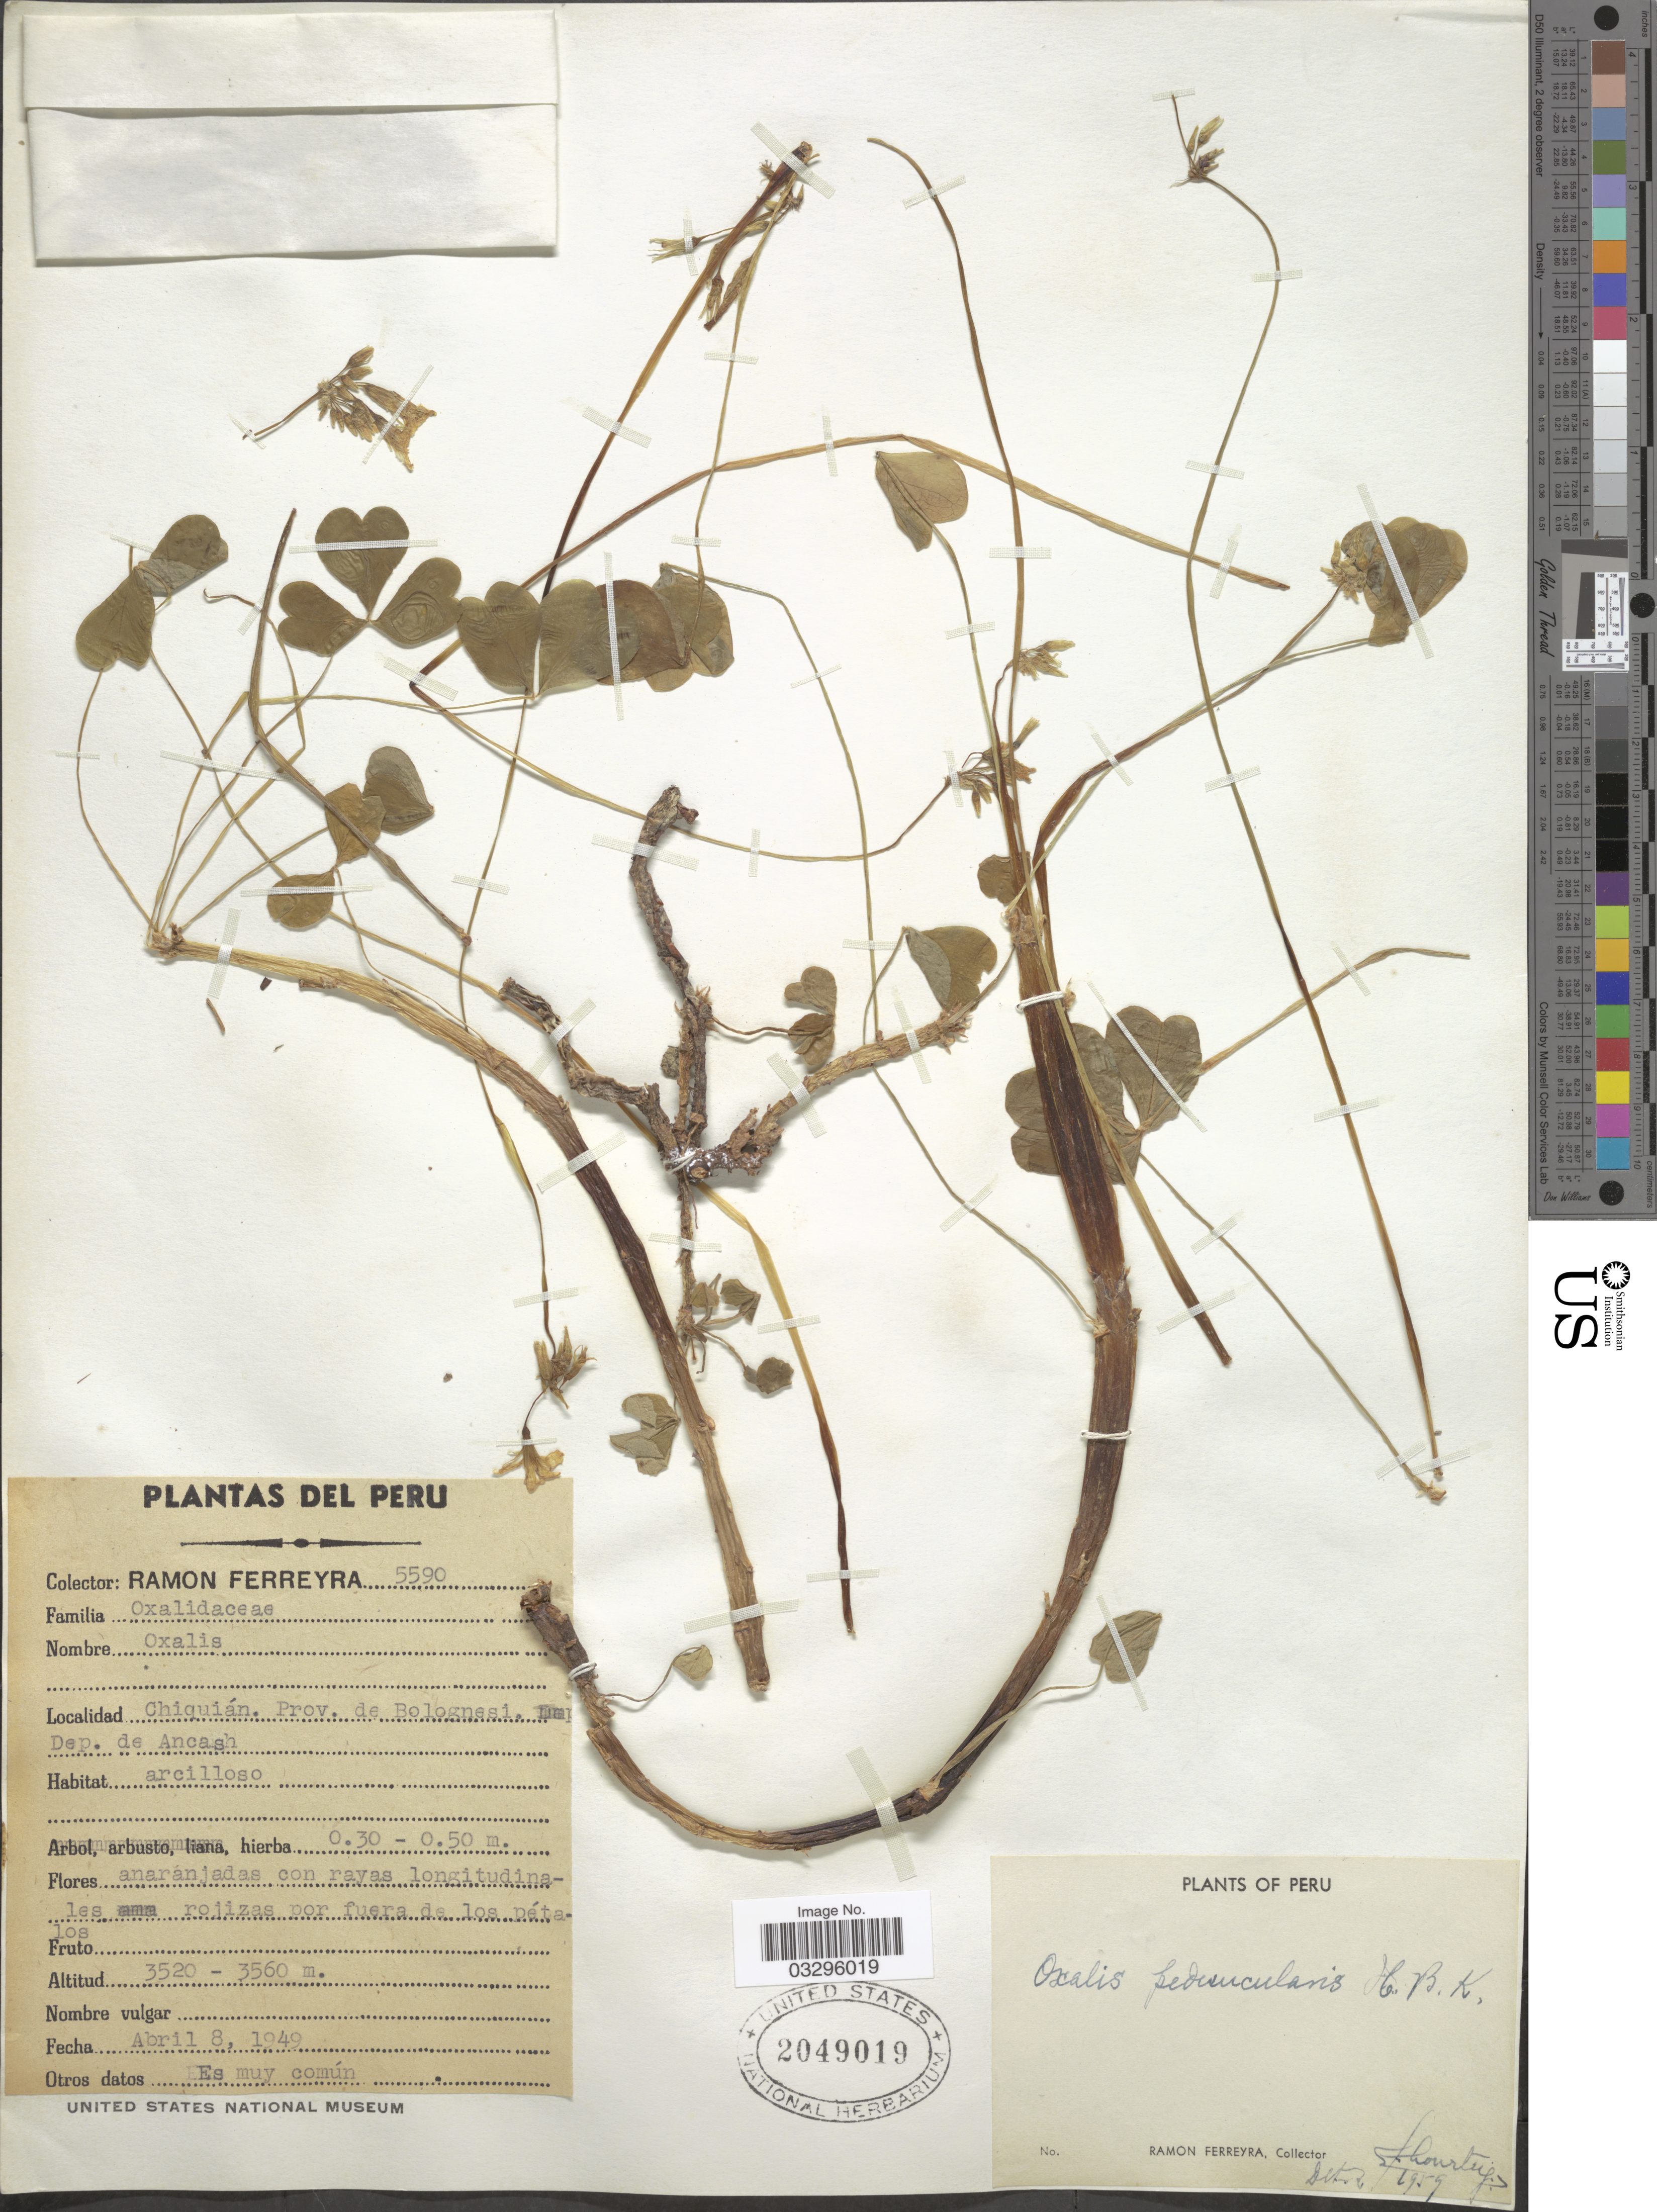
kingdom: Plantae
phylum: Tracheophyta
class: Magnoliopsida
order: Oxalidales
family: Oxalidaceae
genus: Oxalis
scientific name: Oxalis peduncularis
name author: Kunth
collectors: R. A. Ferreyra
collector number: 5590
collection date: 1949-04-08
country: Peru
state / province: Ancash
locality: Chiquián. Prov. de Bolognesi. Dep. de Ancash.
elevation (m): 3520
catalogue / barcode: US 2049019